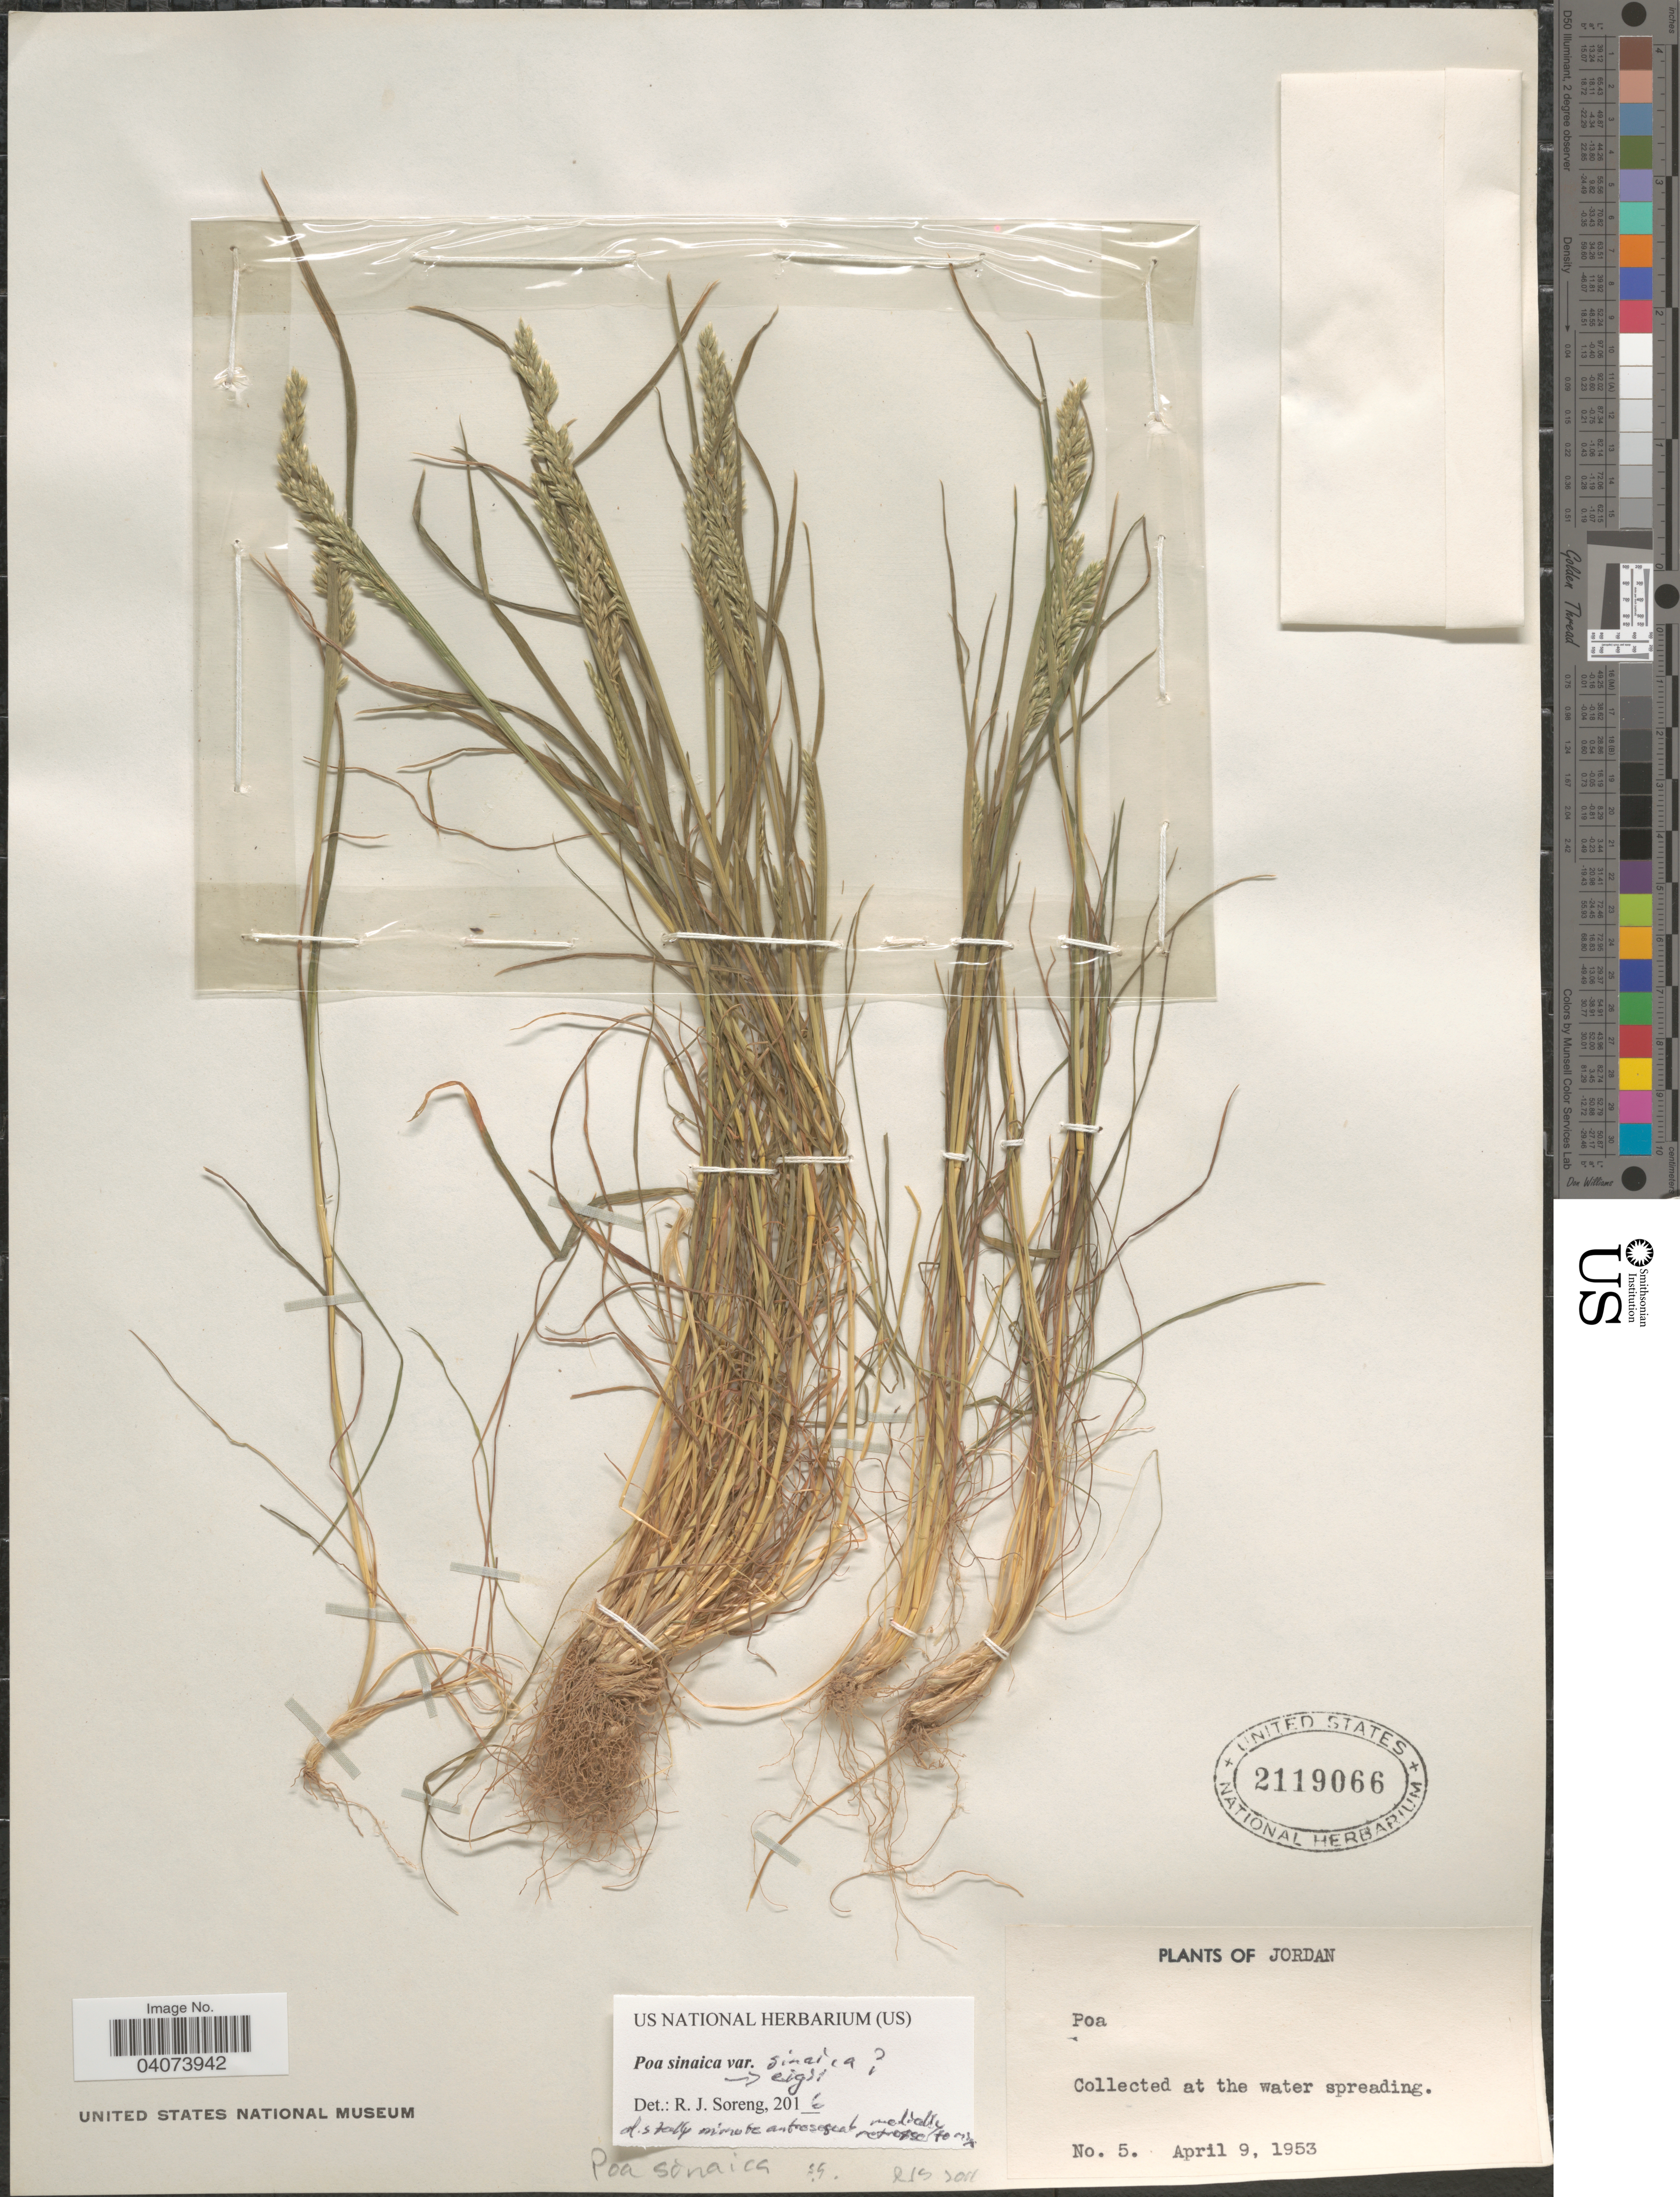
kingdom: Plantae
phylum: Tracheophyta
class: Liliopsida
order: Poales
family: Poaceae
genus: Poa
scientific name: Poa sinaica var. sinaica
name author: Steud.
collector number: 5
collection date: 1953-04-09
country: Jordan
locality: Collected at the water spreading.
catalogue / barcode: US 2119066